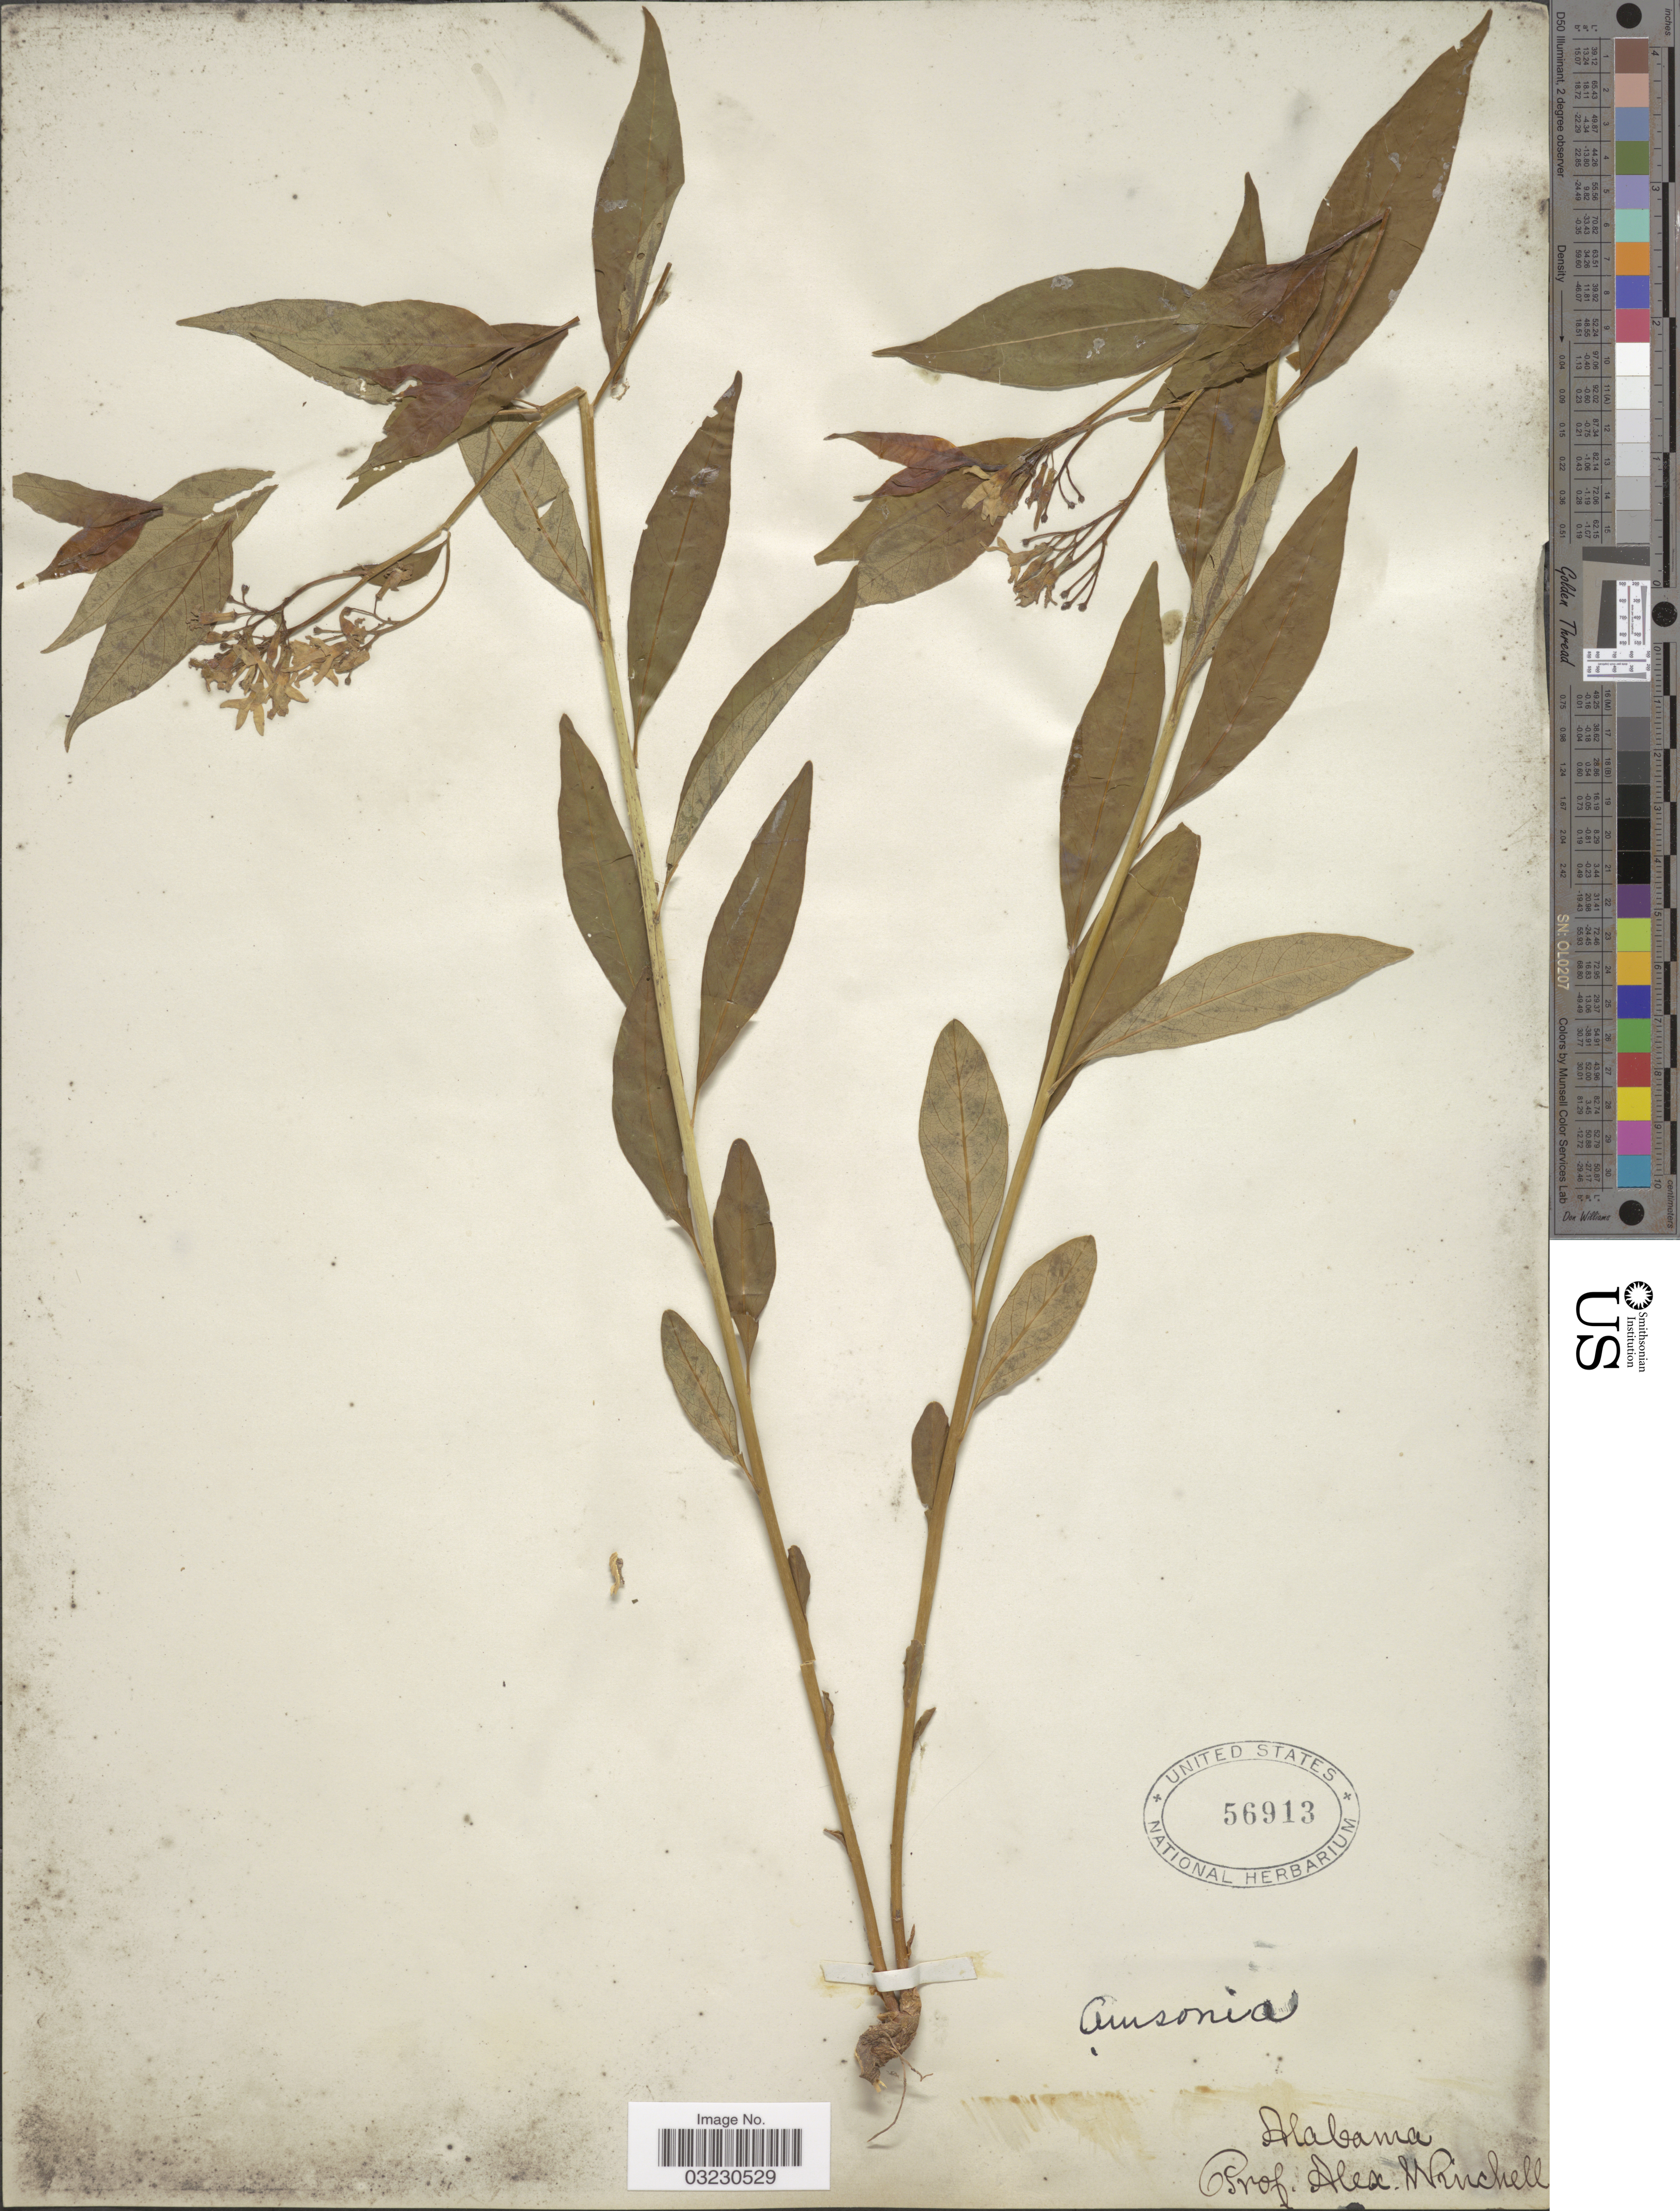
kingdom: Plantae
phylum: Tracheophyta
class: Magnoliopsida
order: Gentianales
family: Apocynaceae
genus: Amsonia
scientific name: Amsonia tabernaemontana var. gattingeri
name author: Woodson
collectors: A. Winchell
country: United States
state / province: Alabama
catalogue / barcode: US 56913